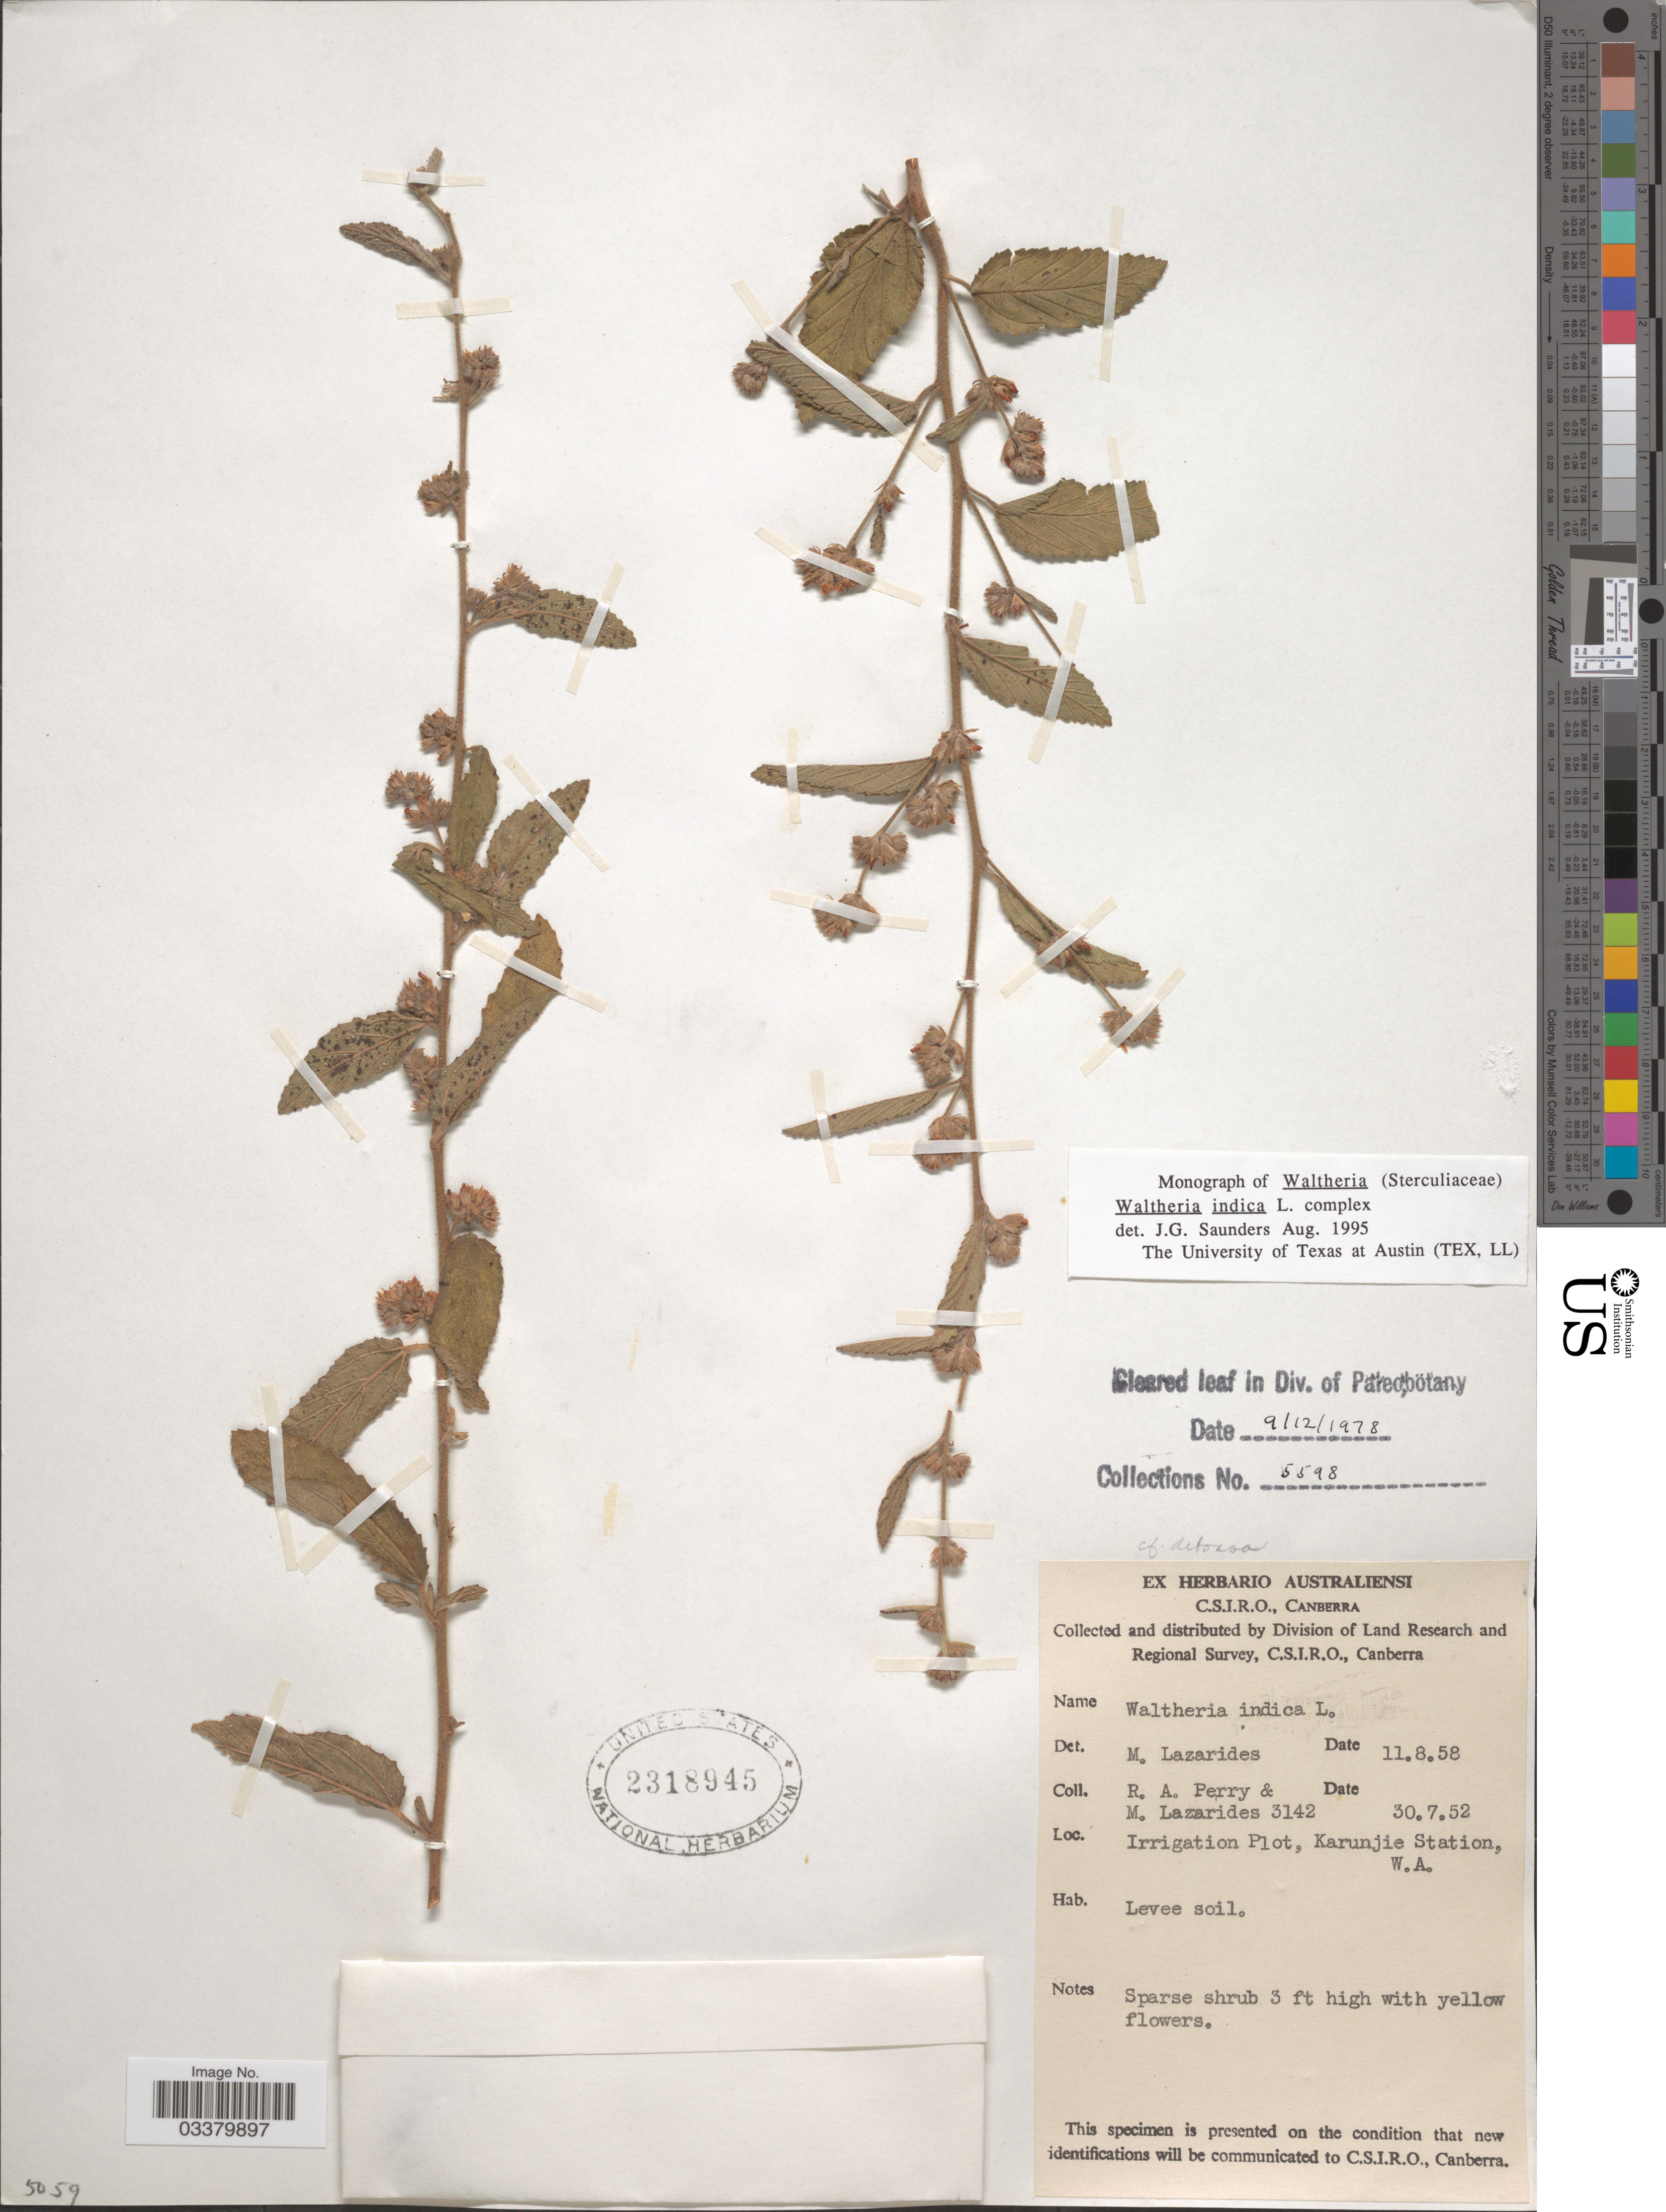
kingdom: Plantae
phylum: Tracheophyta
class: Magnoliopsida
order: Malvales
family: Malvaceae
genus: Waltheria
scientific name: Waltheria indica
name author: L.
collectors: Perry, R. A. & M. Lazarides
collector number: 3142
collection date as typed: Transcribed d/m/y: 11/8/58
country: Australia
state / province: Western Australia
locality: Irrigation Plot, Karunjie Station, W.A.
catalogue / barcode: US 2318945